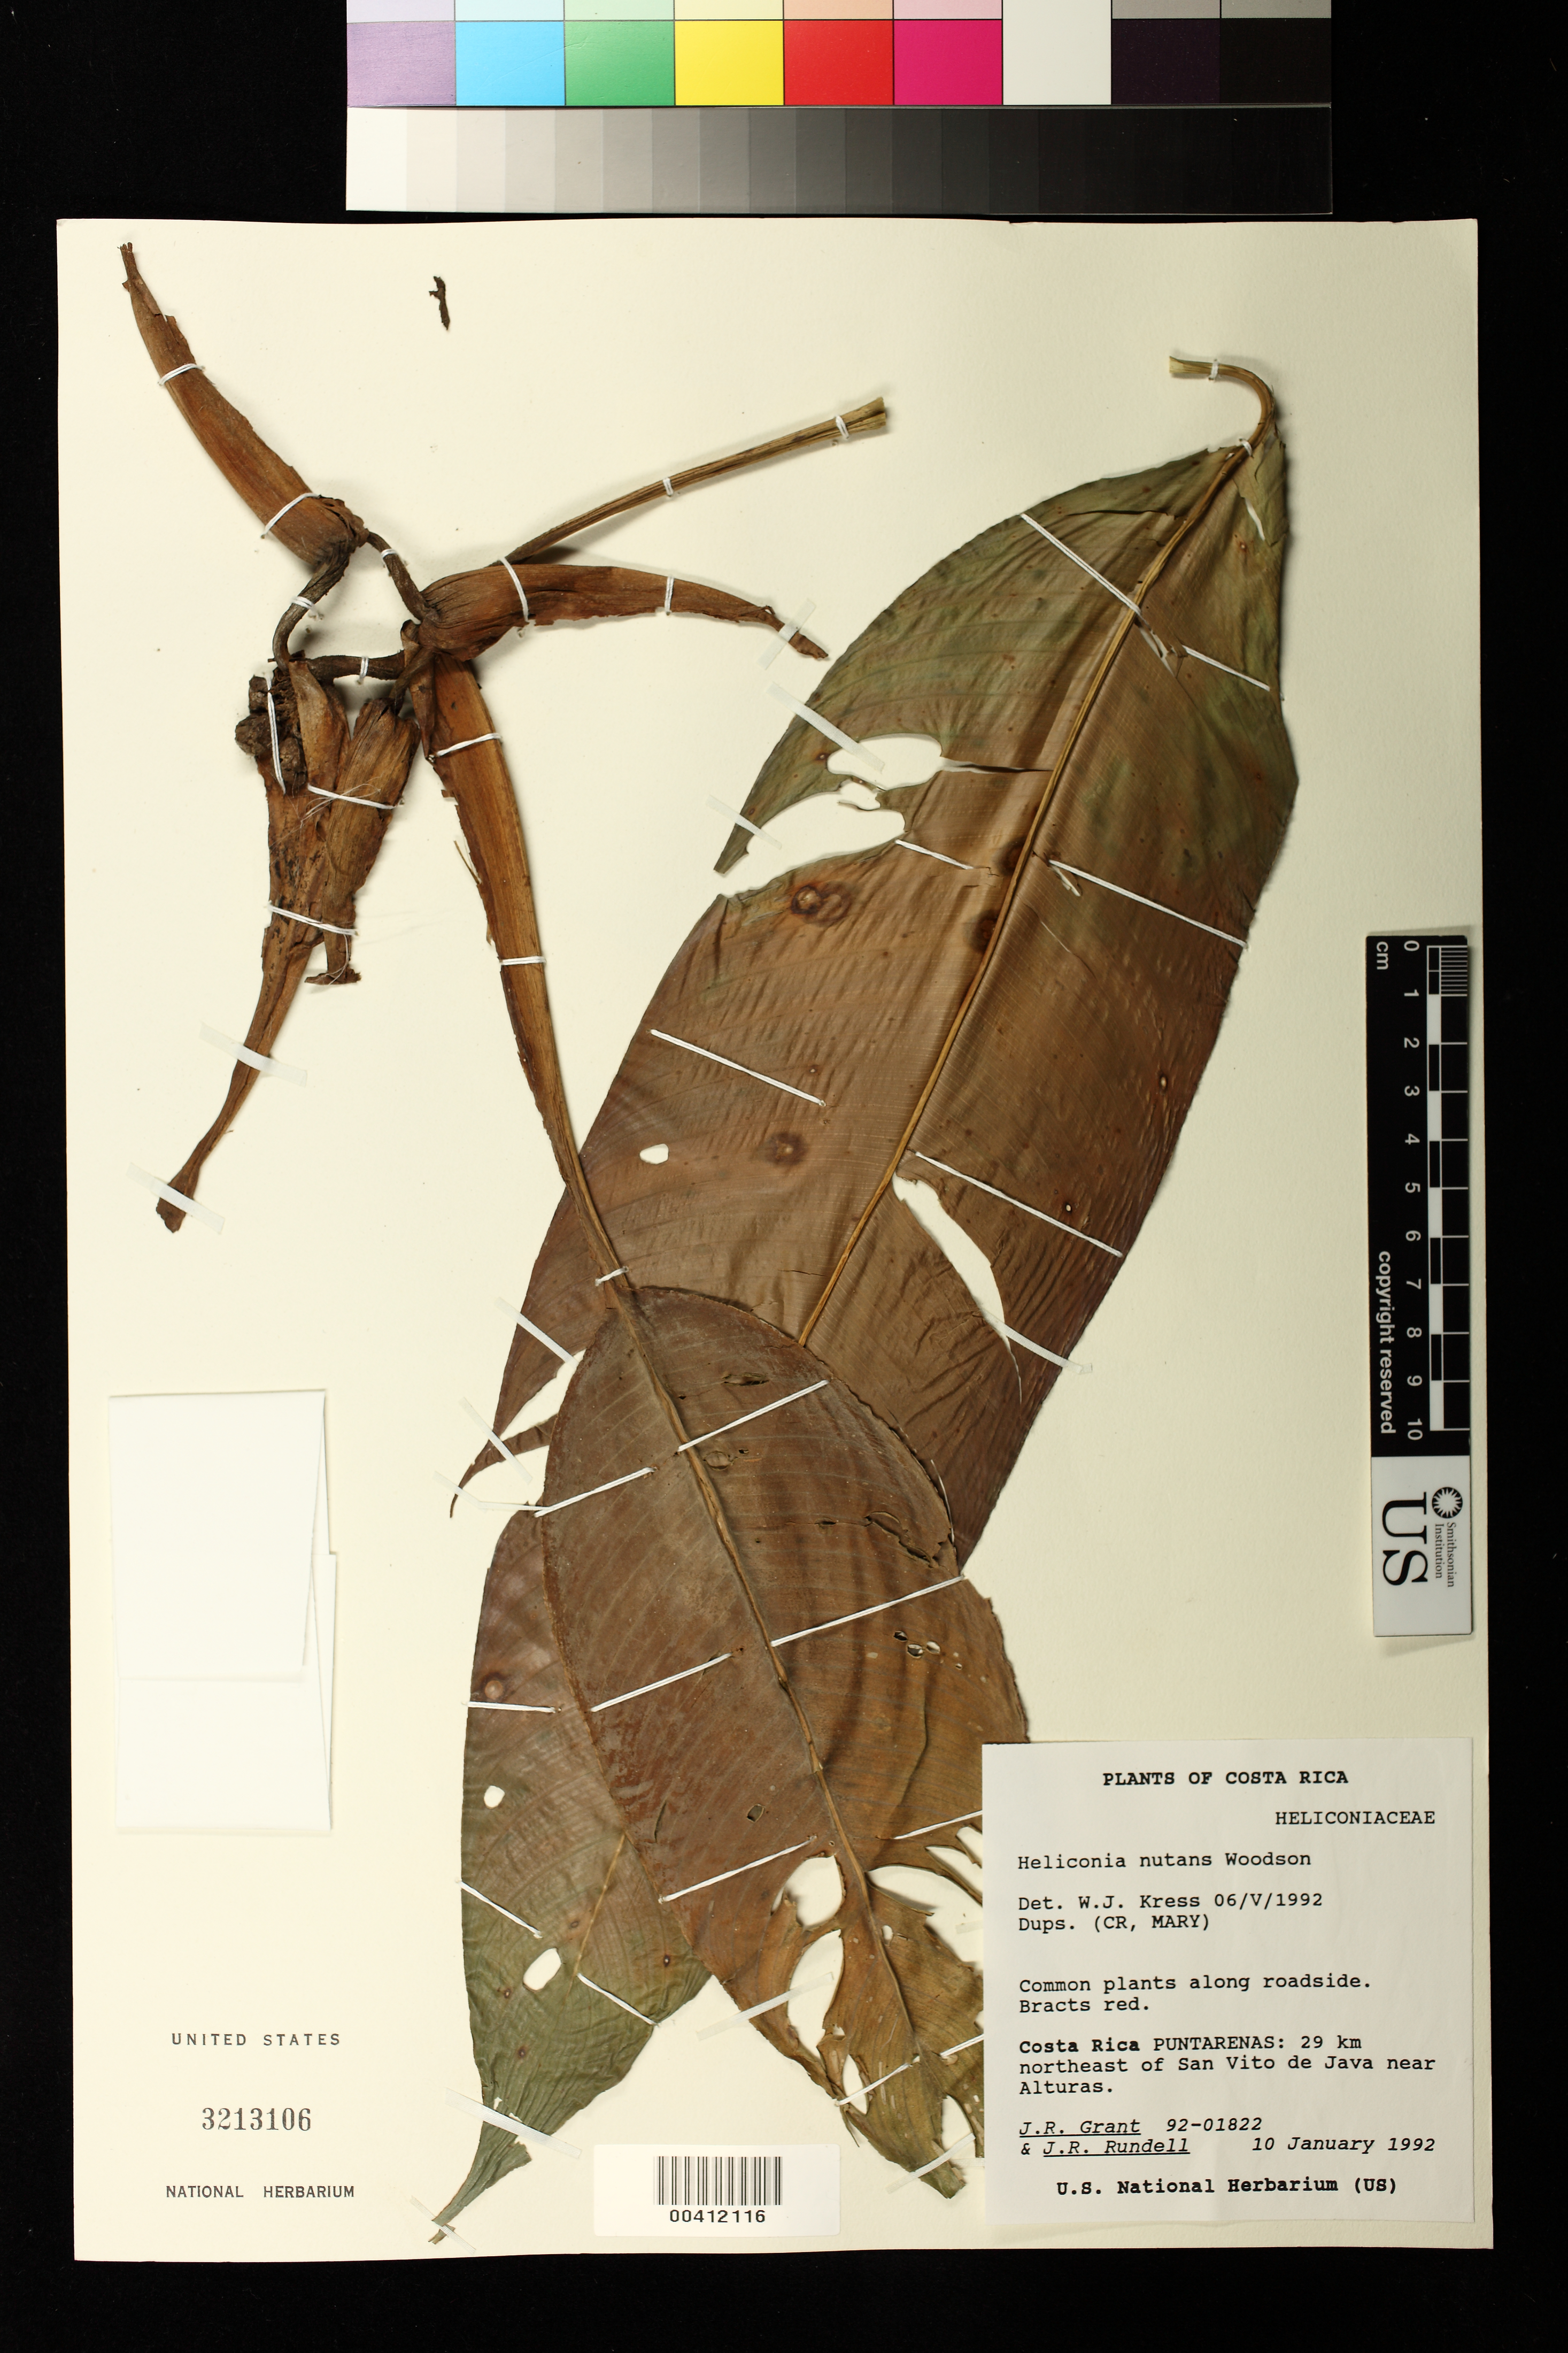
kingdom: Plantae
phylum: Tracheophyta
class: Liliopsida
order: Zingiberales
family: Heliconiaceae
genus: Heliconia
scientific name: Heliconia nutans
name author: Woodson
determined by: Kress, W. J., (US), Smithsonian Institution - National Museum of Natural History (UNITED STATES)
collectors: J. R. Grant & J. R. Rundell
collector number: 92-01822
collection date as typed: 10 Jan 1992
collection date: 1992-01-10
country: Costa Rica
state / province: Puntarenas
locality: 29 km ne of san vito de java, near alturas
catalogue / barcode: US 3213106